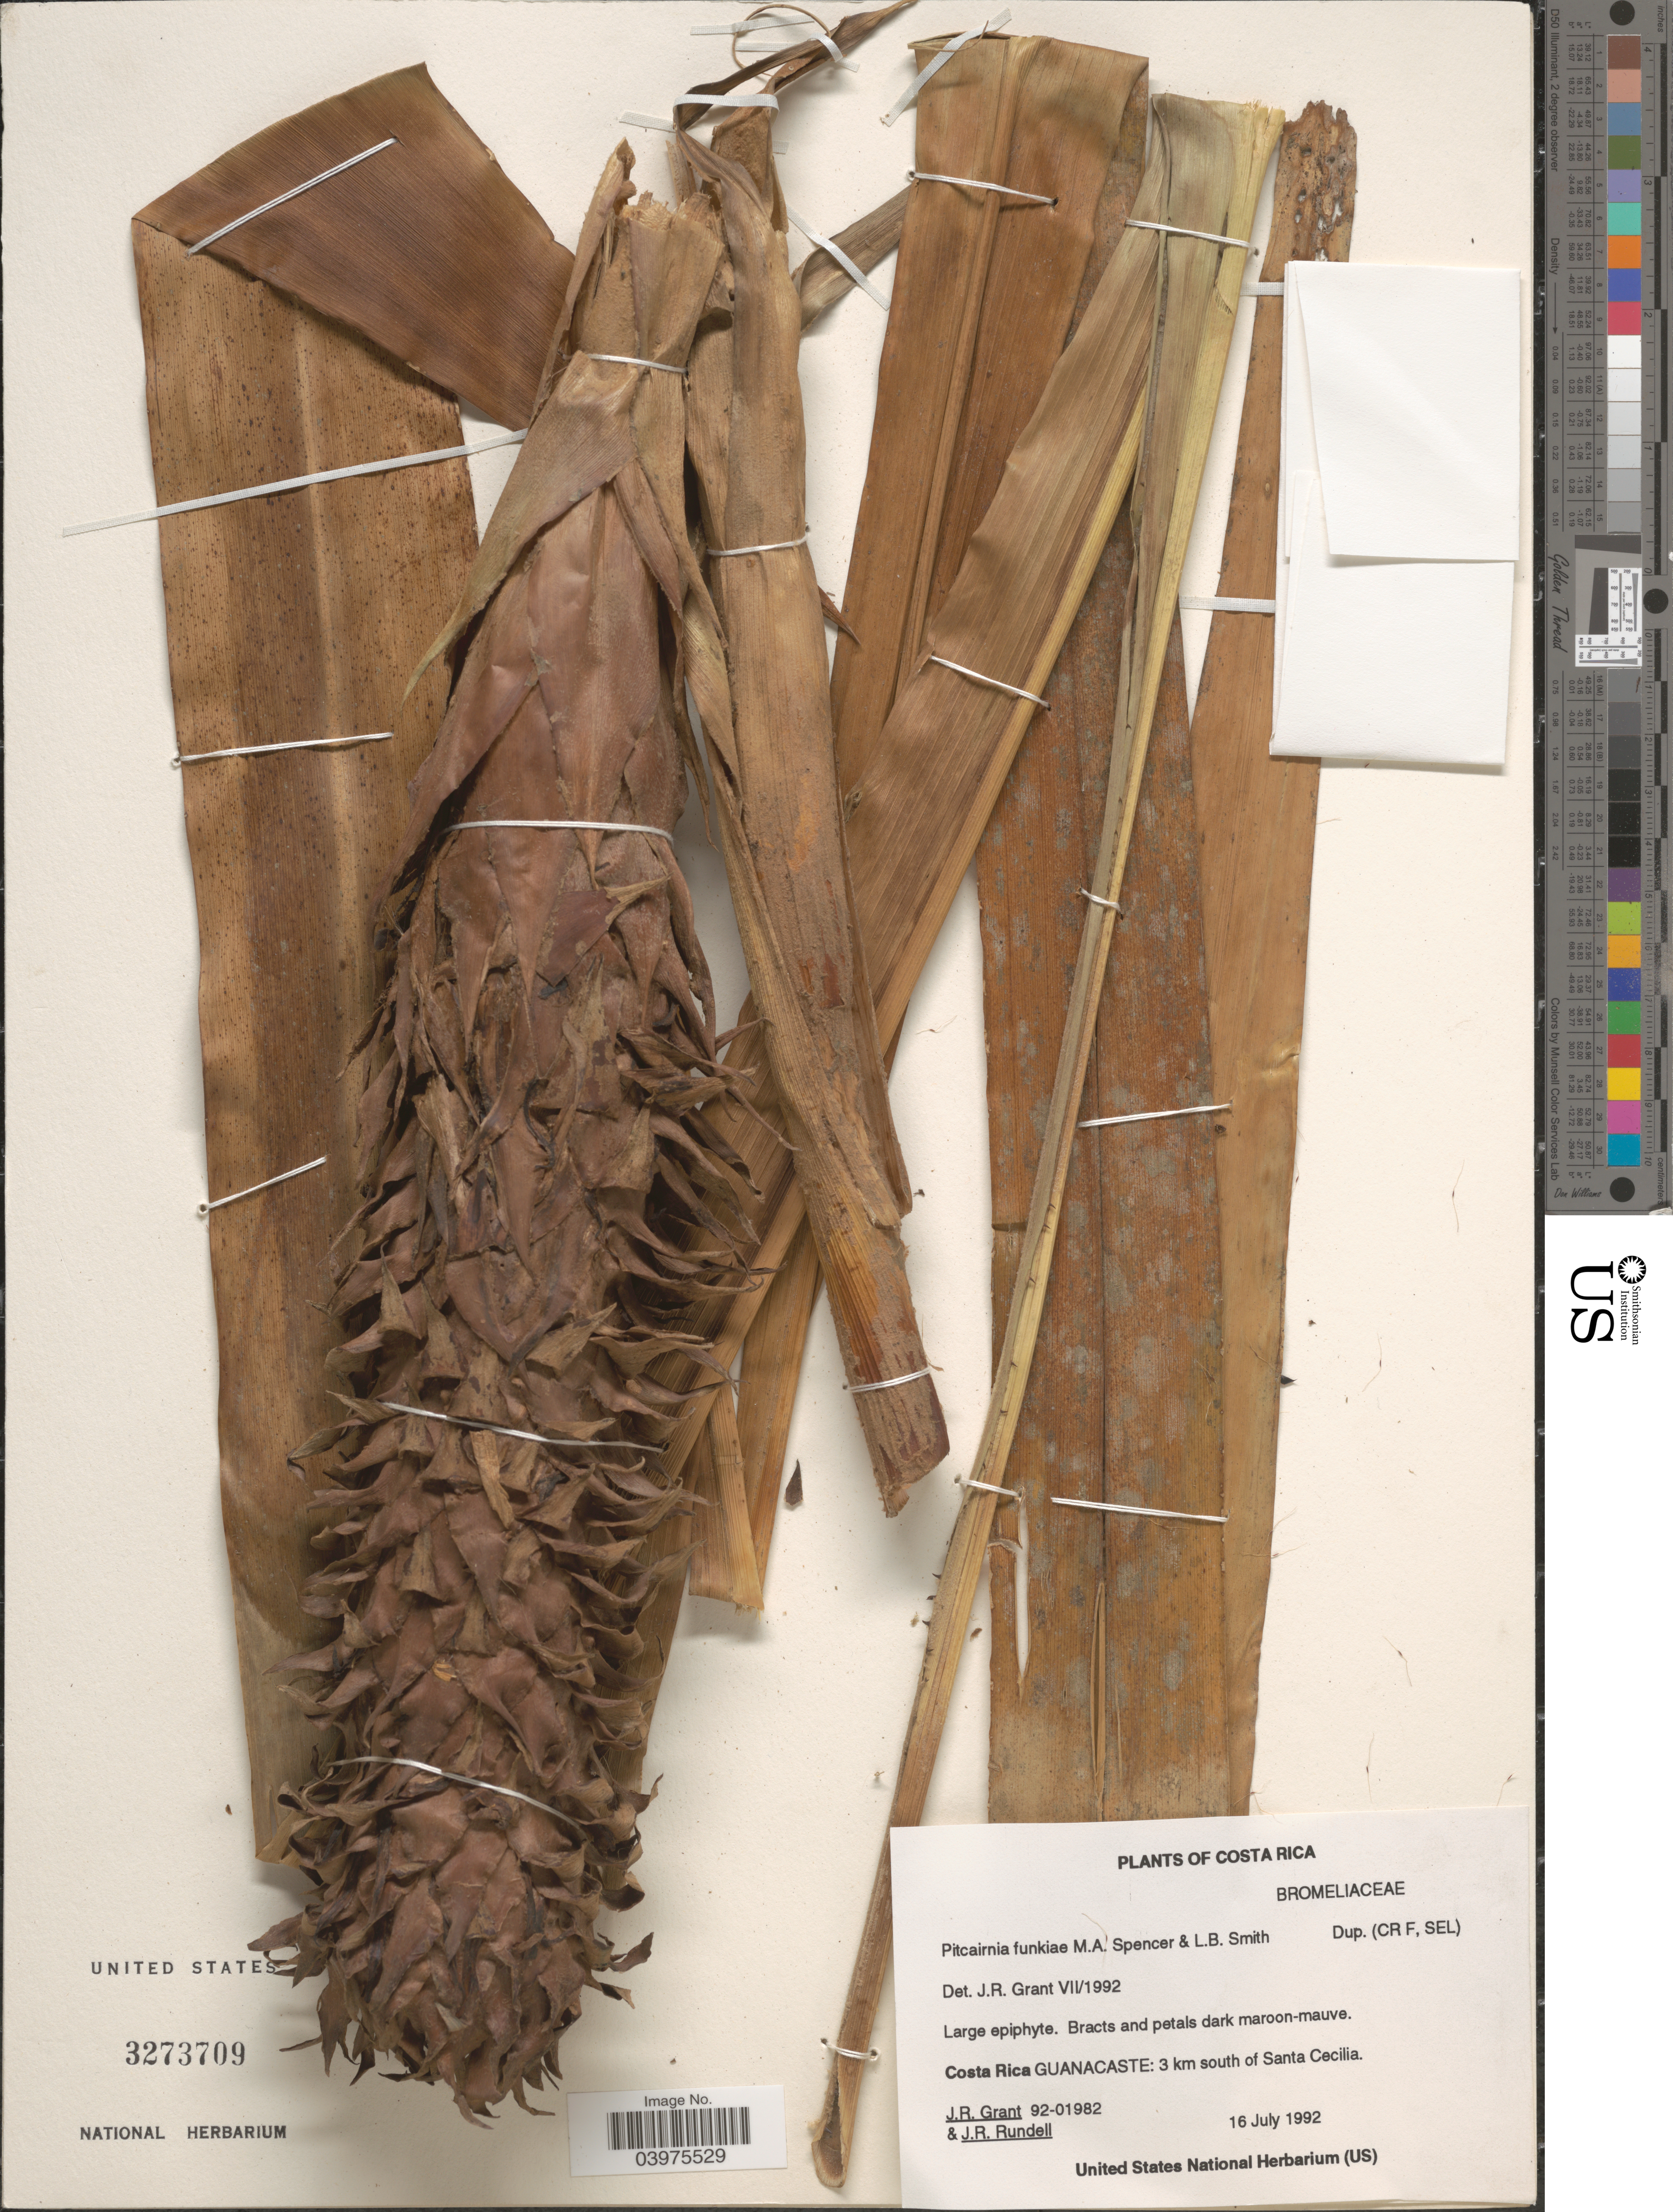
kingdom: Plantae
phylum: Tracheophyta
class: Liliopsida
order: Poales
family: Bromeliaceae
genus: Pitcairnia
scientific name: Pitcairnia funkiae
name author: M.A. Spencer & L.B. Sm.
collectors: J. Grant & J. R. Rundell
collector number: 92-01982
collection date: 1992-07-16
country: Costa Rica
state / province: Guanacaste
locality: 3 km south of Santa Cecilia.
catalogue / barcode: US 3273709